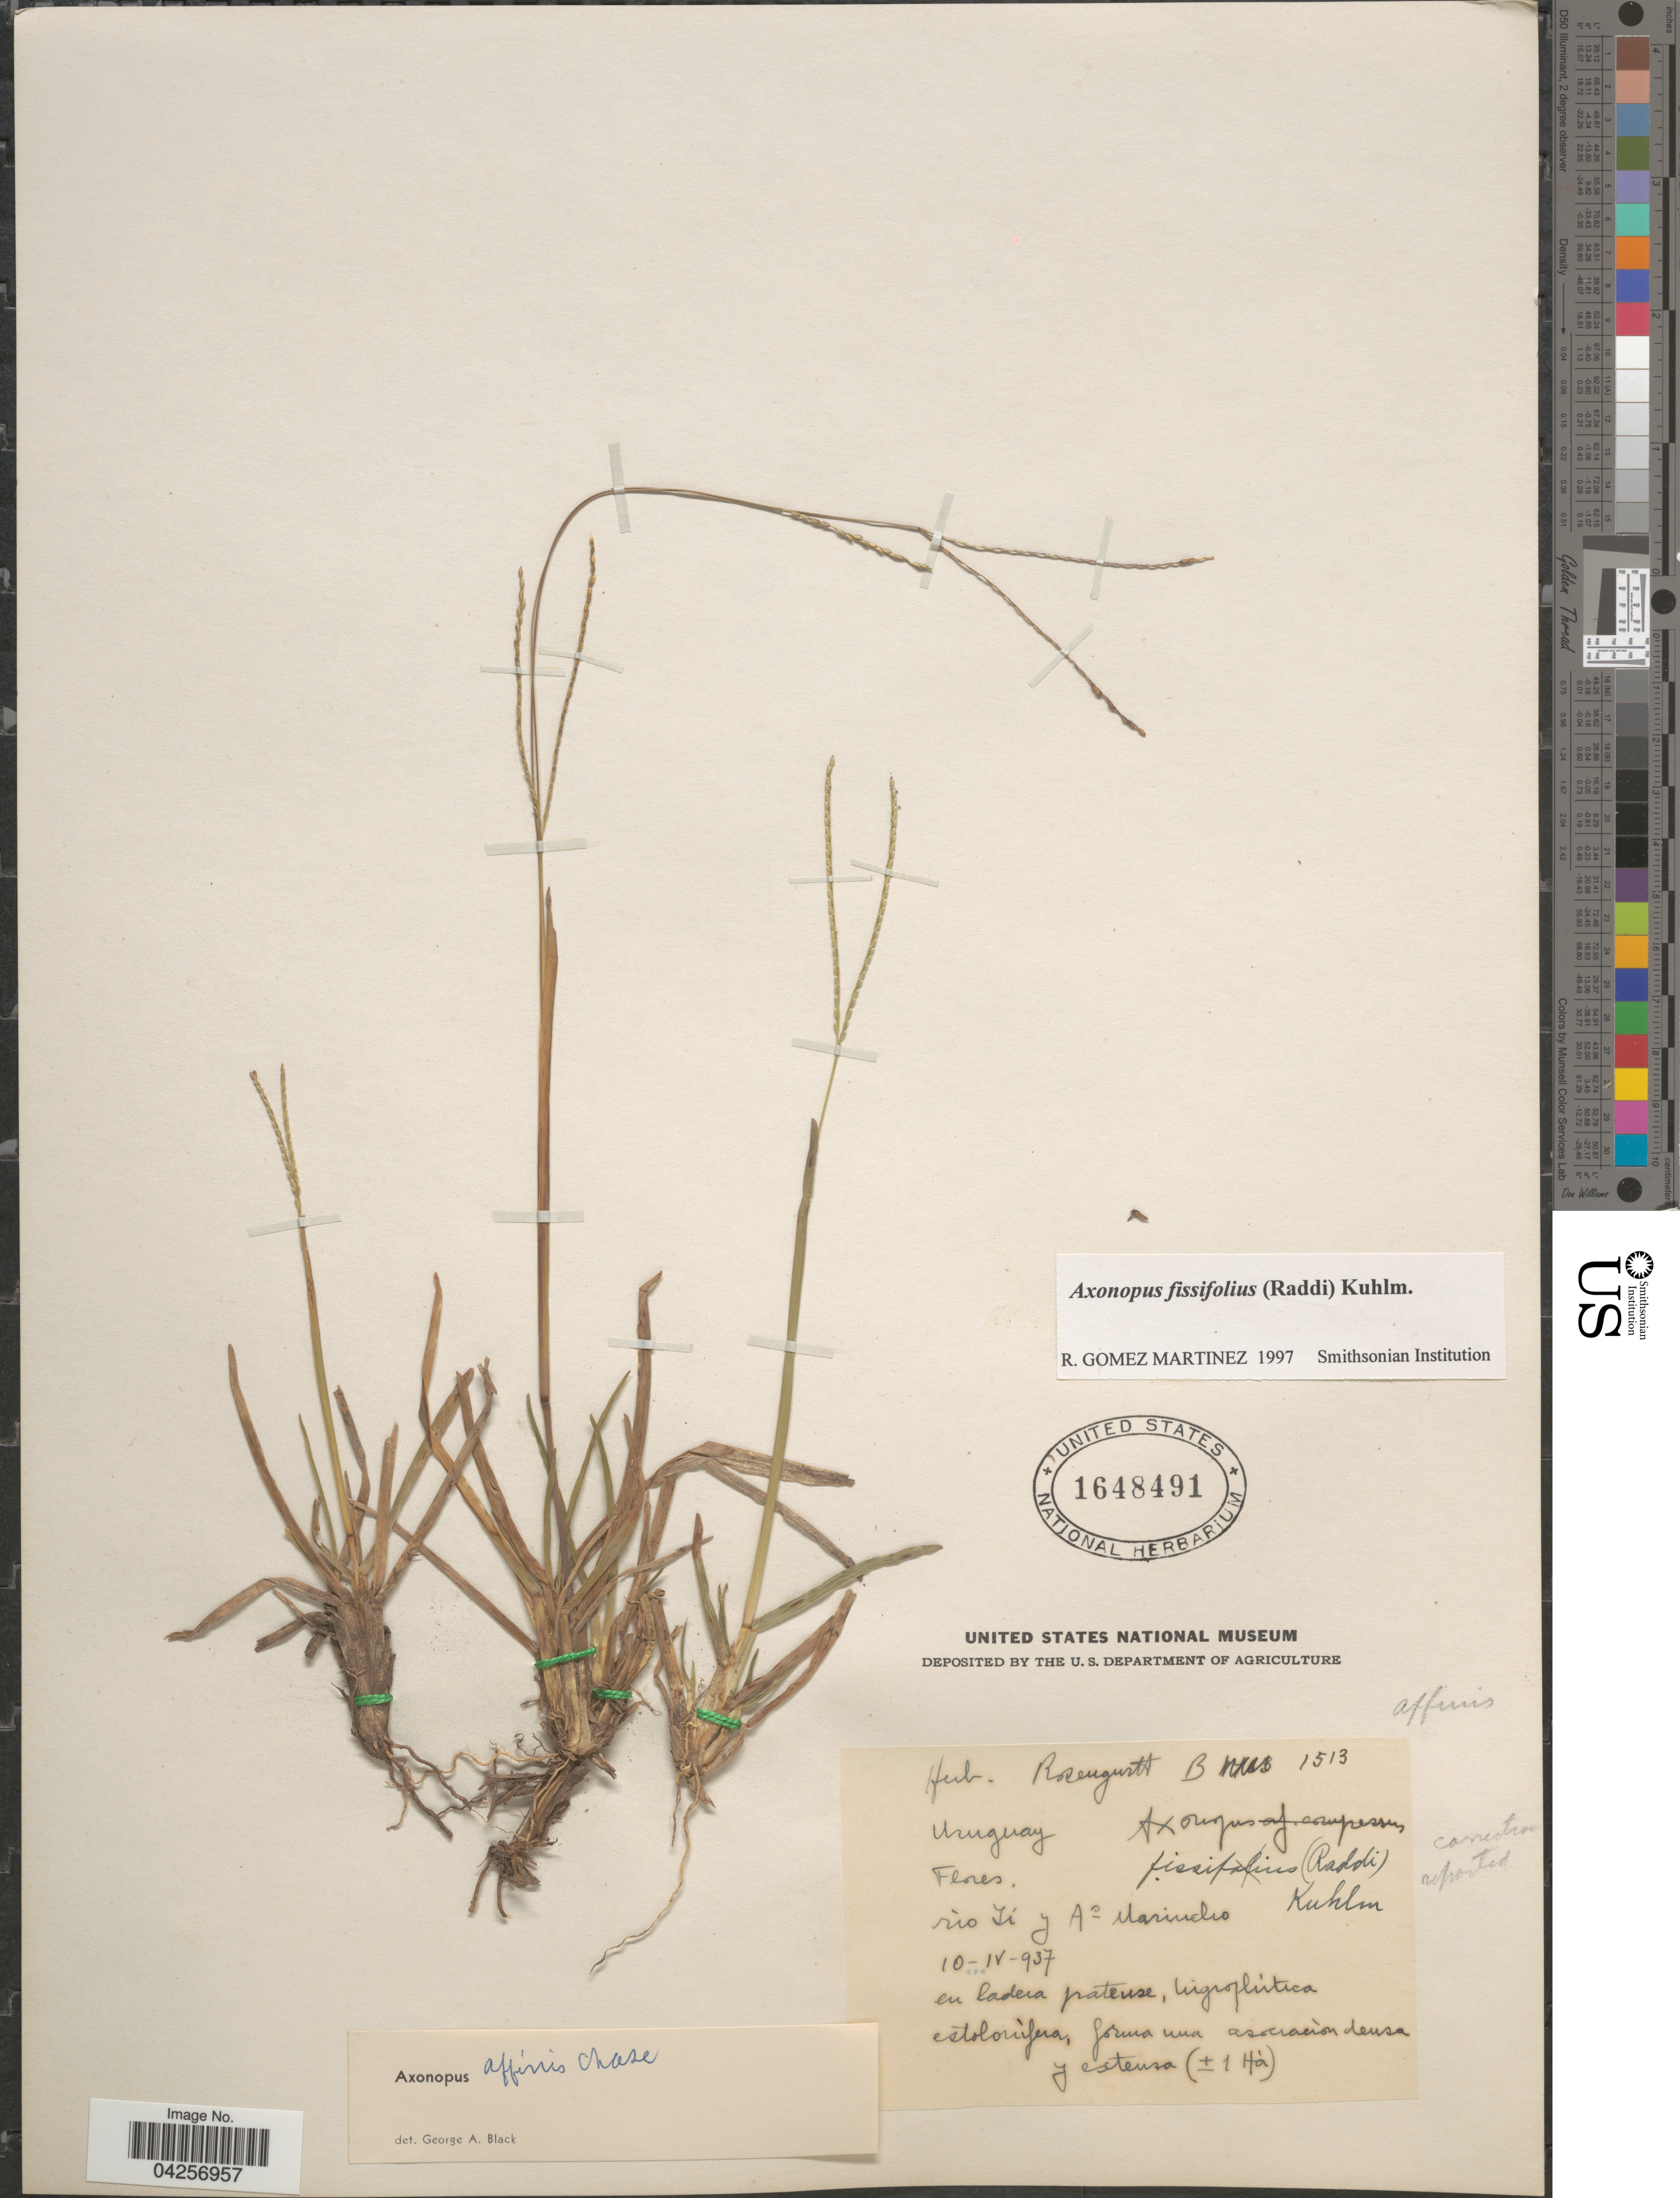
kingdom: Plantae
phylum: Tracheophyta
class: Liliopsida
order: Poales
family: Poaceae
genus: Axonopus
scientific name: Axonopus fissifolius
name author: (Raddi) Kuhlm.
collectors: ex herb. Rosengurtt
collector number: B 1513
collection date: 1937-04-10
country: Uruguay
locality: Feres. Rio Yi y Ao Marincho.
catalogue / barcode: US 1648491